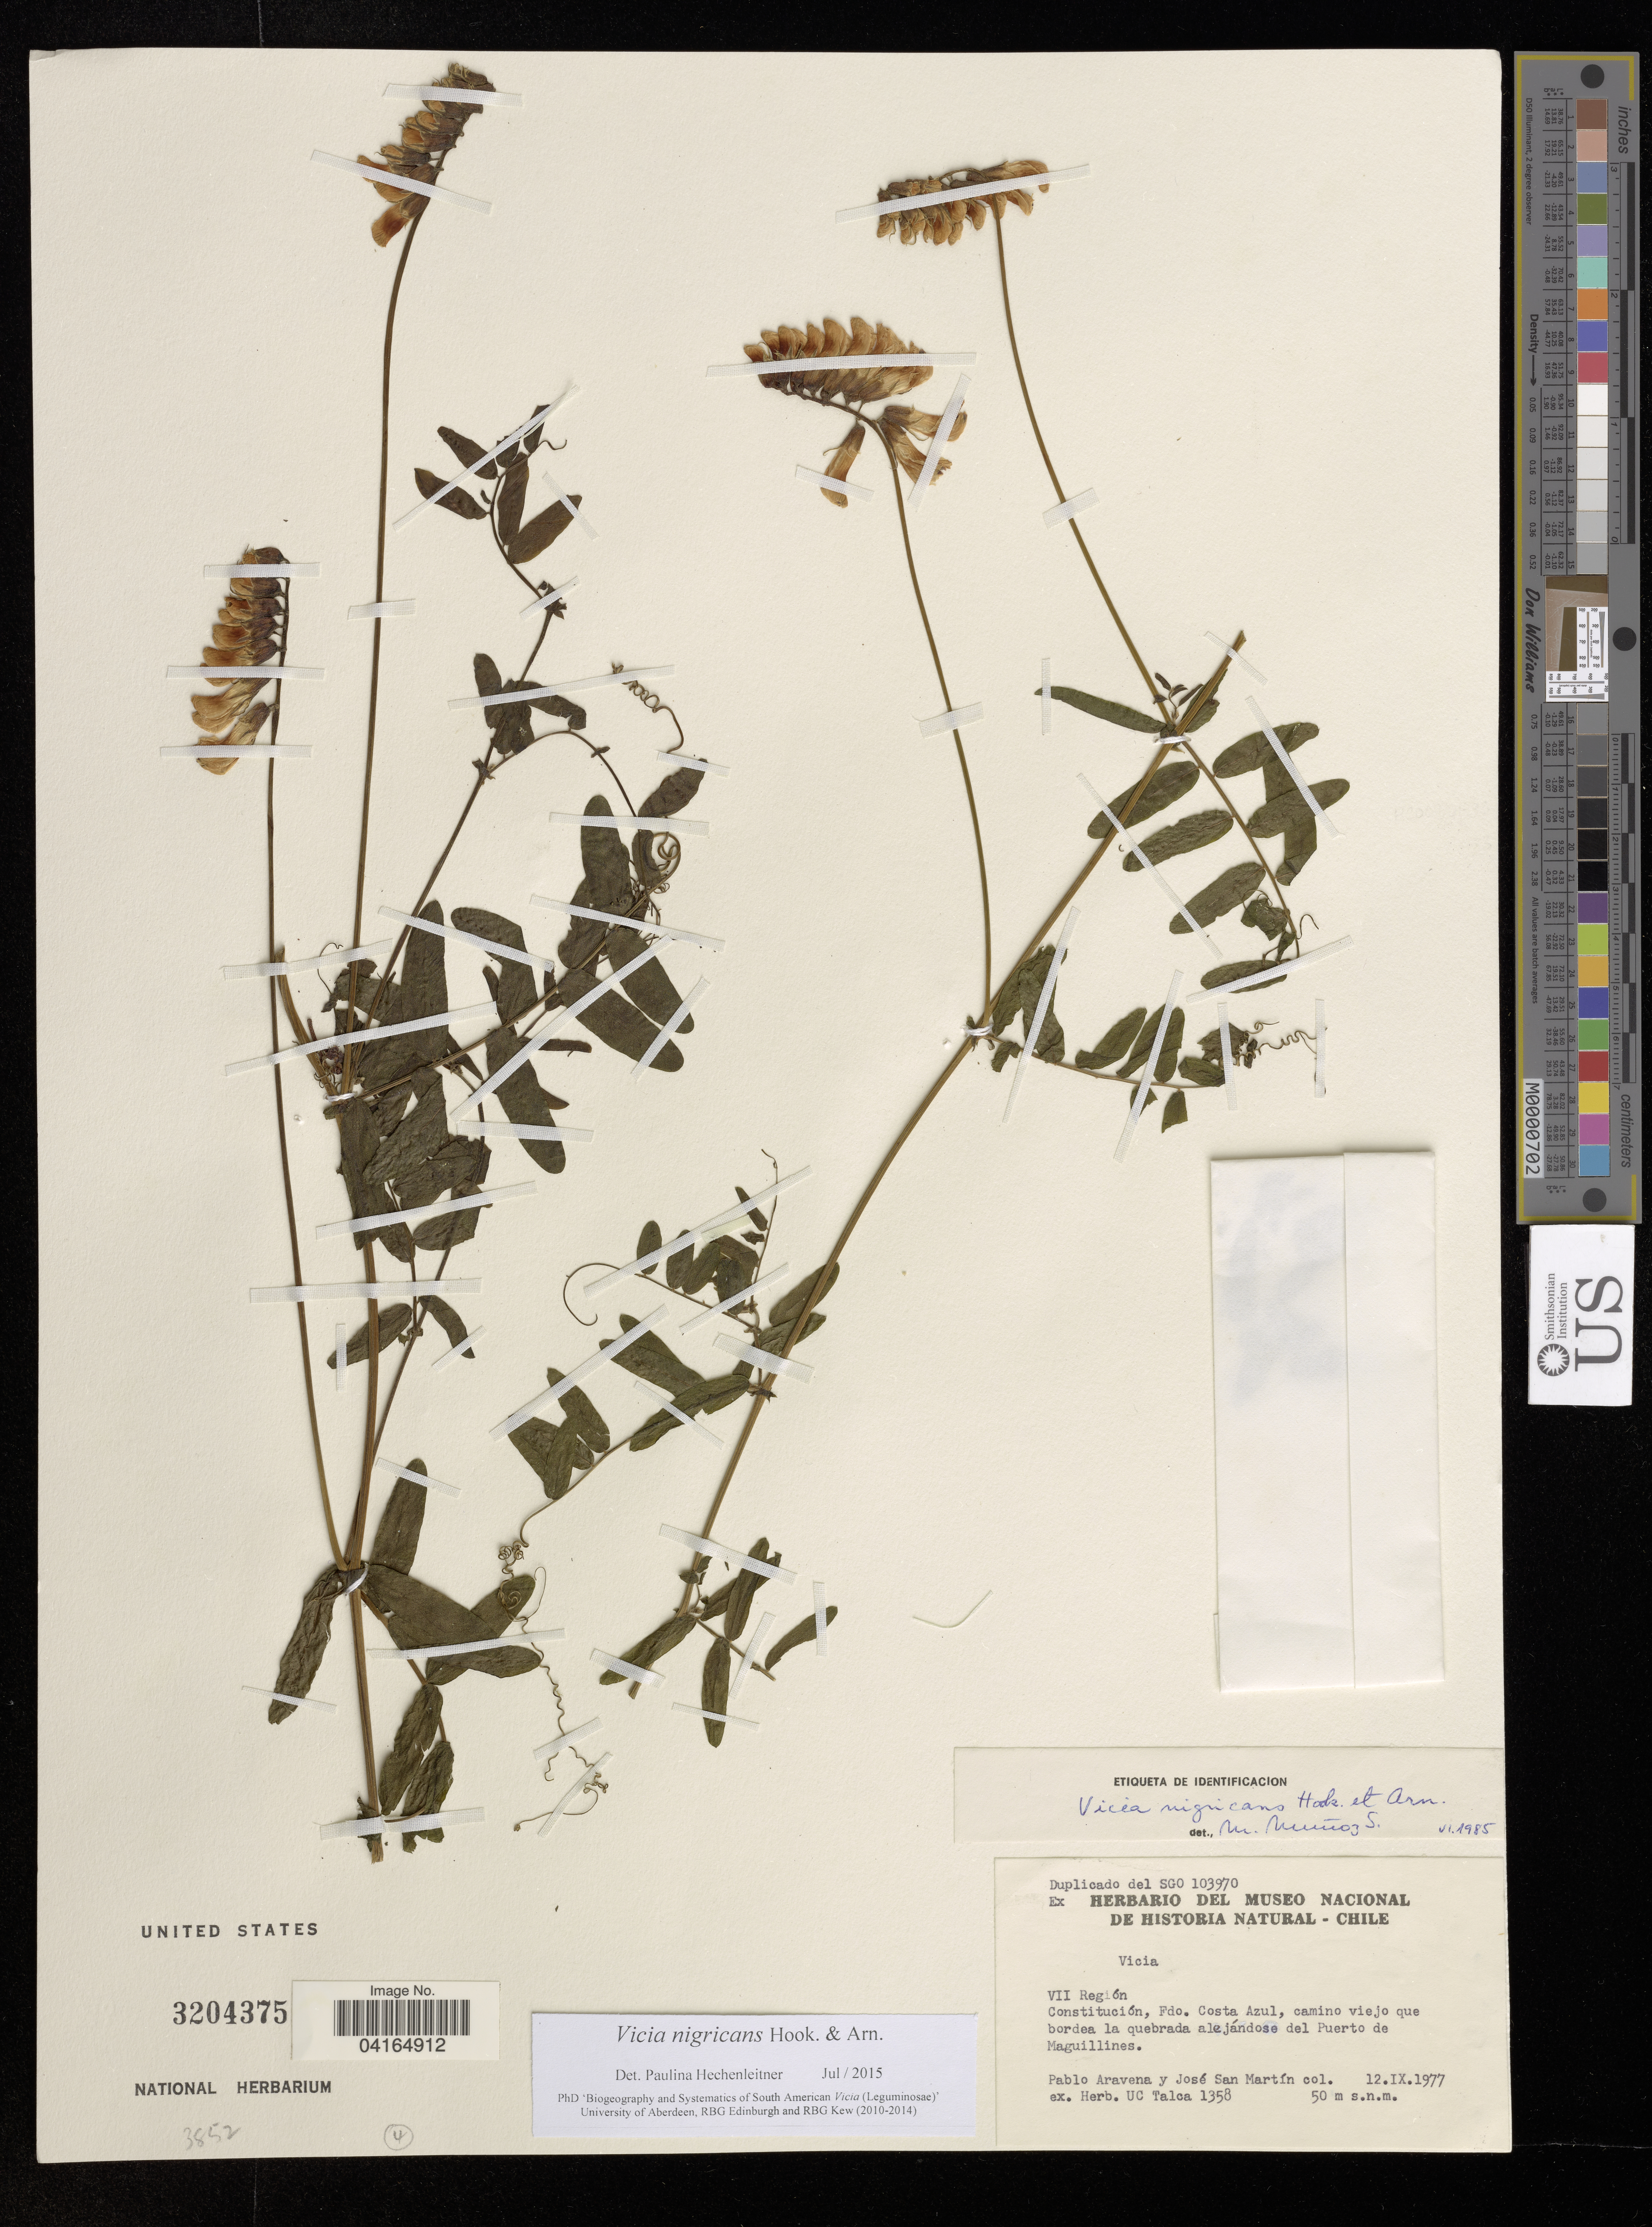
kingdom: Plantae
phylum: Tracheophyta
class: Magnoliopsida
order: Fabales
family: Fabaceae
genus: Vicia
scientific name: Vicia nigricans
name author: Hook. & Arn.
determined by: Hechenleitner, Paulina, RBG Edinburgh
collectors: P. Aravena & J. San Martin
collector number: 1358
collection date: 1977-09-12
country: Chile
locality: VII Región. Constitución, Fdo. Costa Azul, camino viejo que bordea la quebrada alejándose del Puerto de Maguillines.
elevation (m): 50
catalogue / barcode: US 3204375